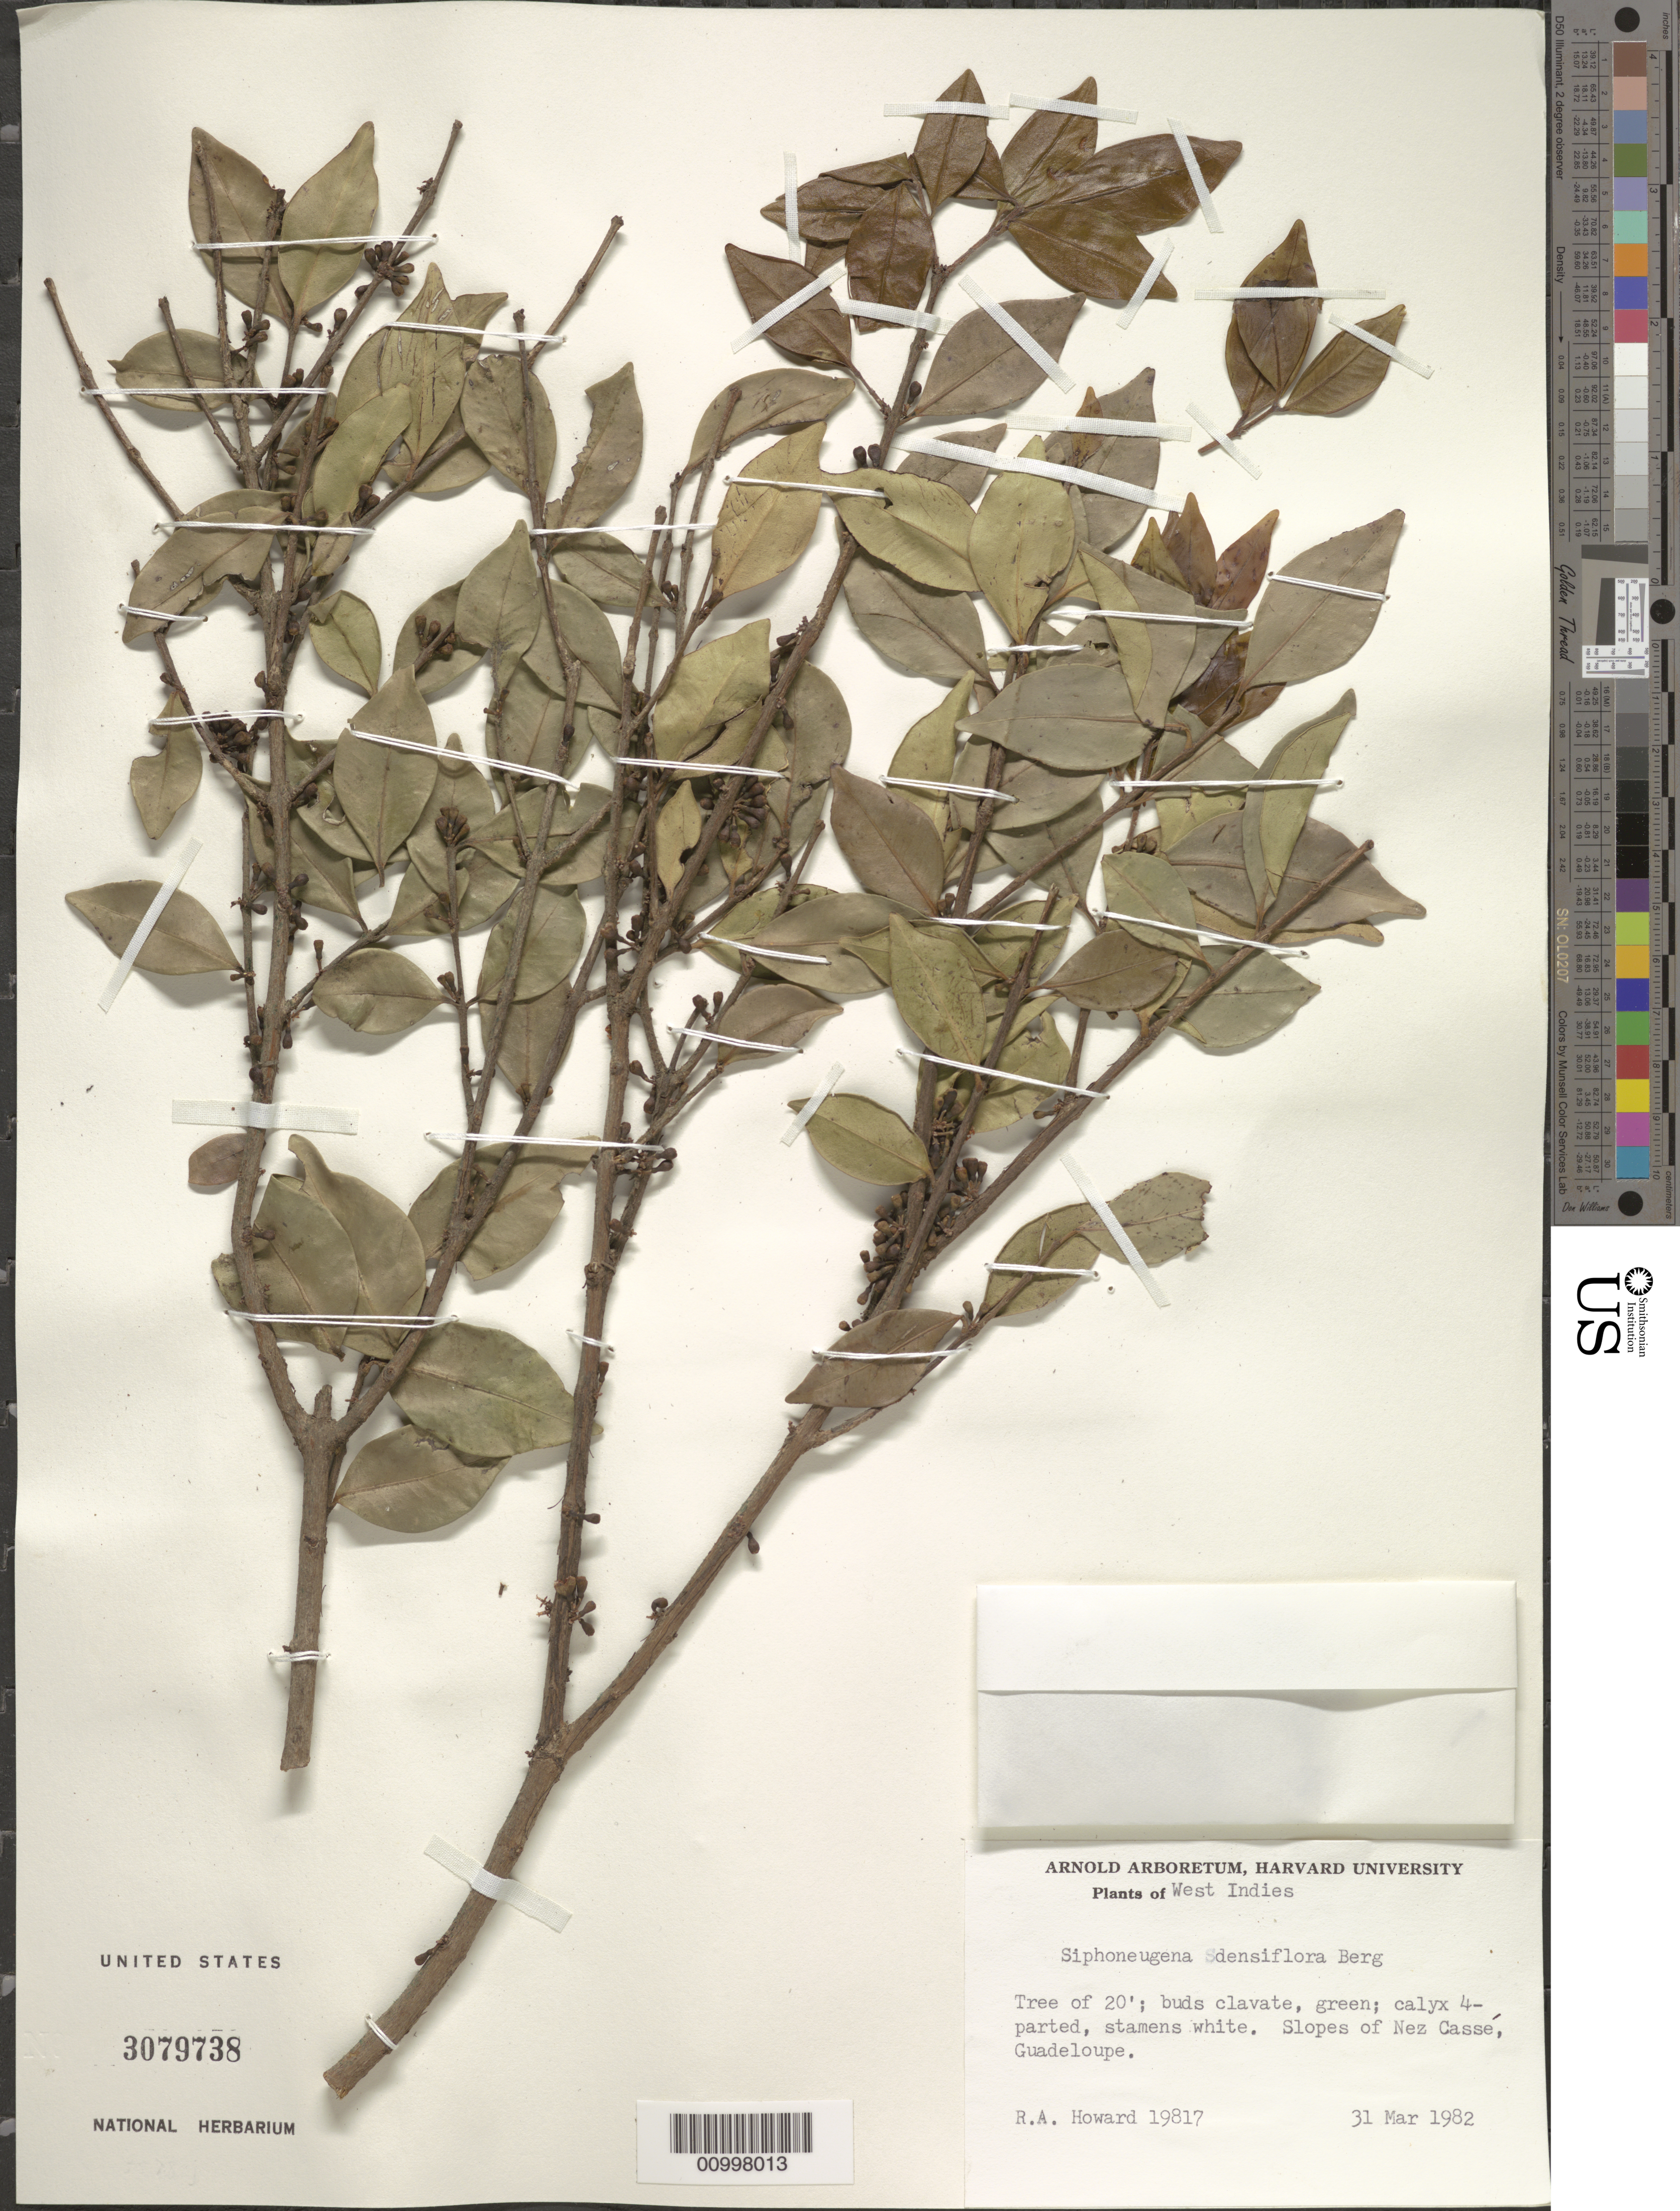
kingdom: Plantae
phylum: Tracheophyta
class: Magnoliopsida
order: Myrtales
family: Myrtaceae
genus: Siphoneugena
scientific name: Siphoneugena densiflora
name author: O. Berg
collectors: R. A. Howard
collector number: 19817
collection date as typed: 31 Mar 1982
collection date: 1982-03-31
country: Guadeloupe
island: Basse Terre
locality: Slopes of Nez Cassé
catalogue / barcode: US 3079738